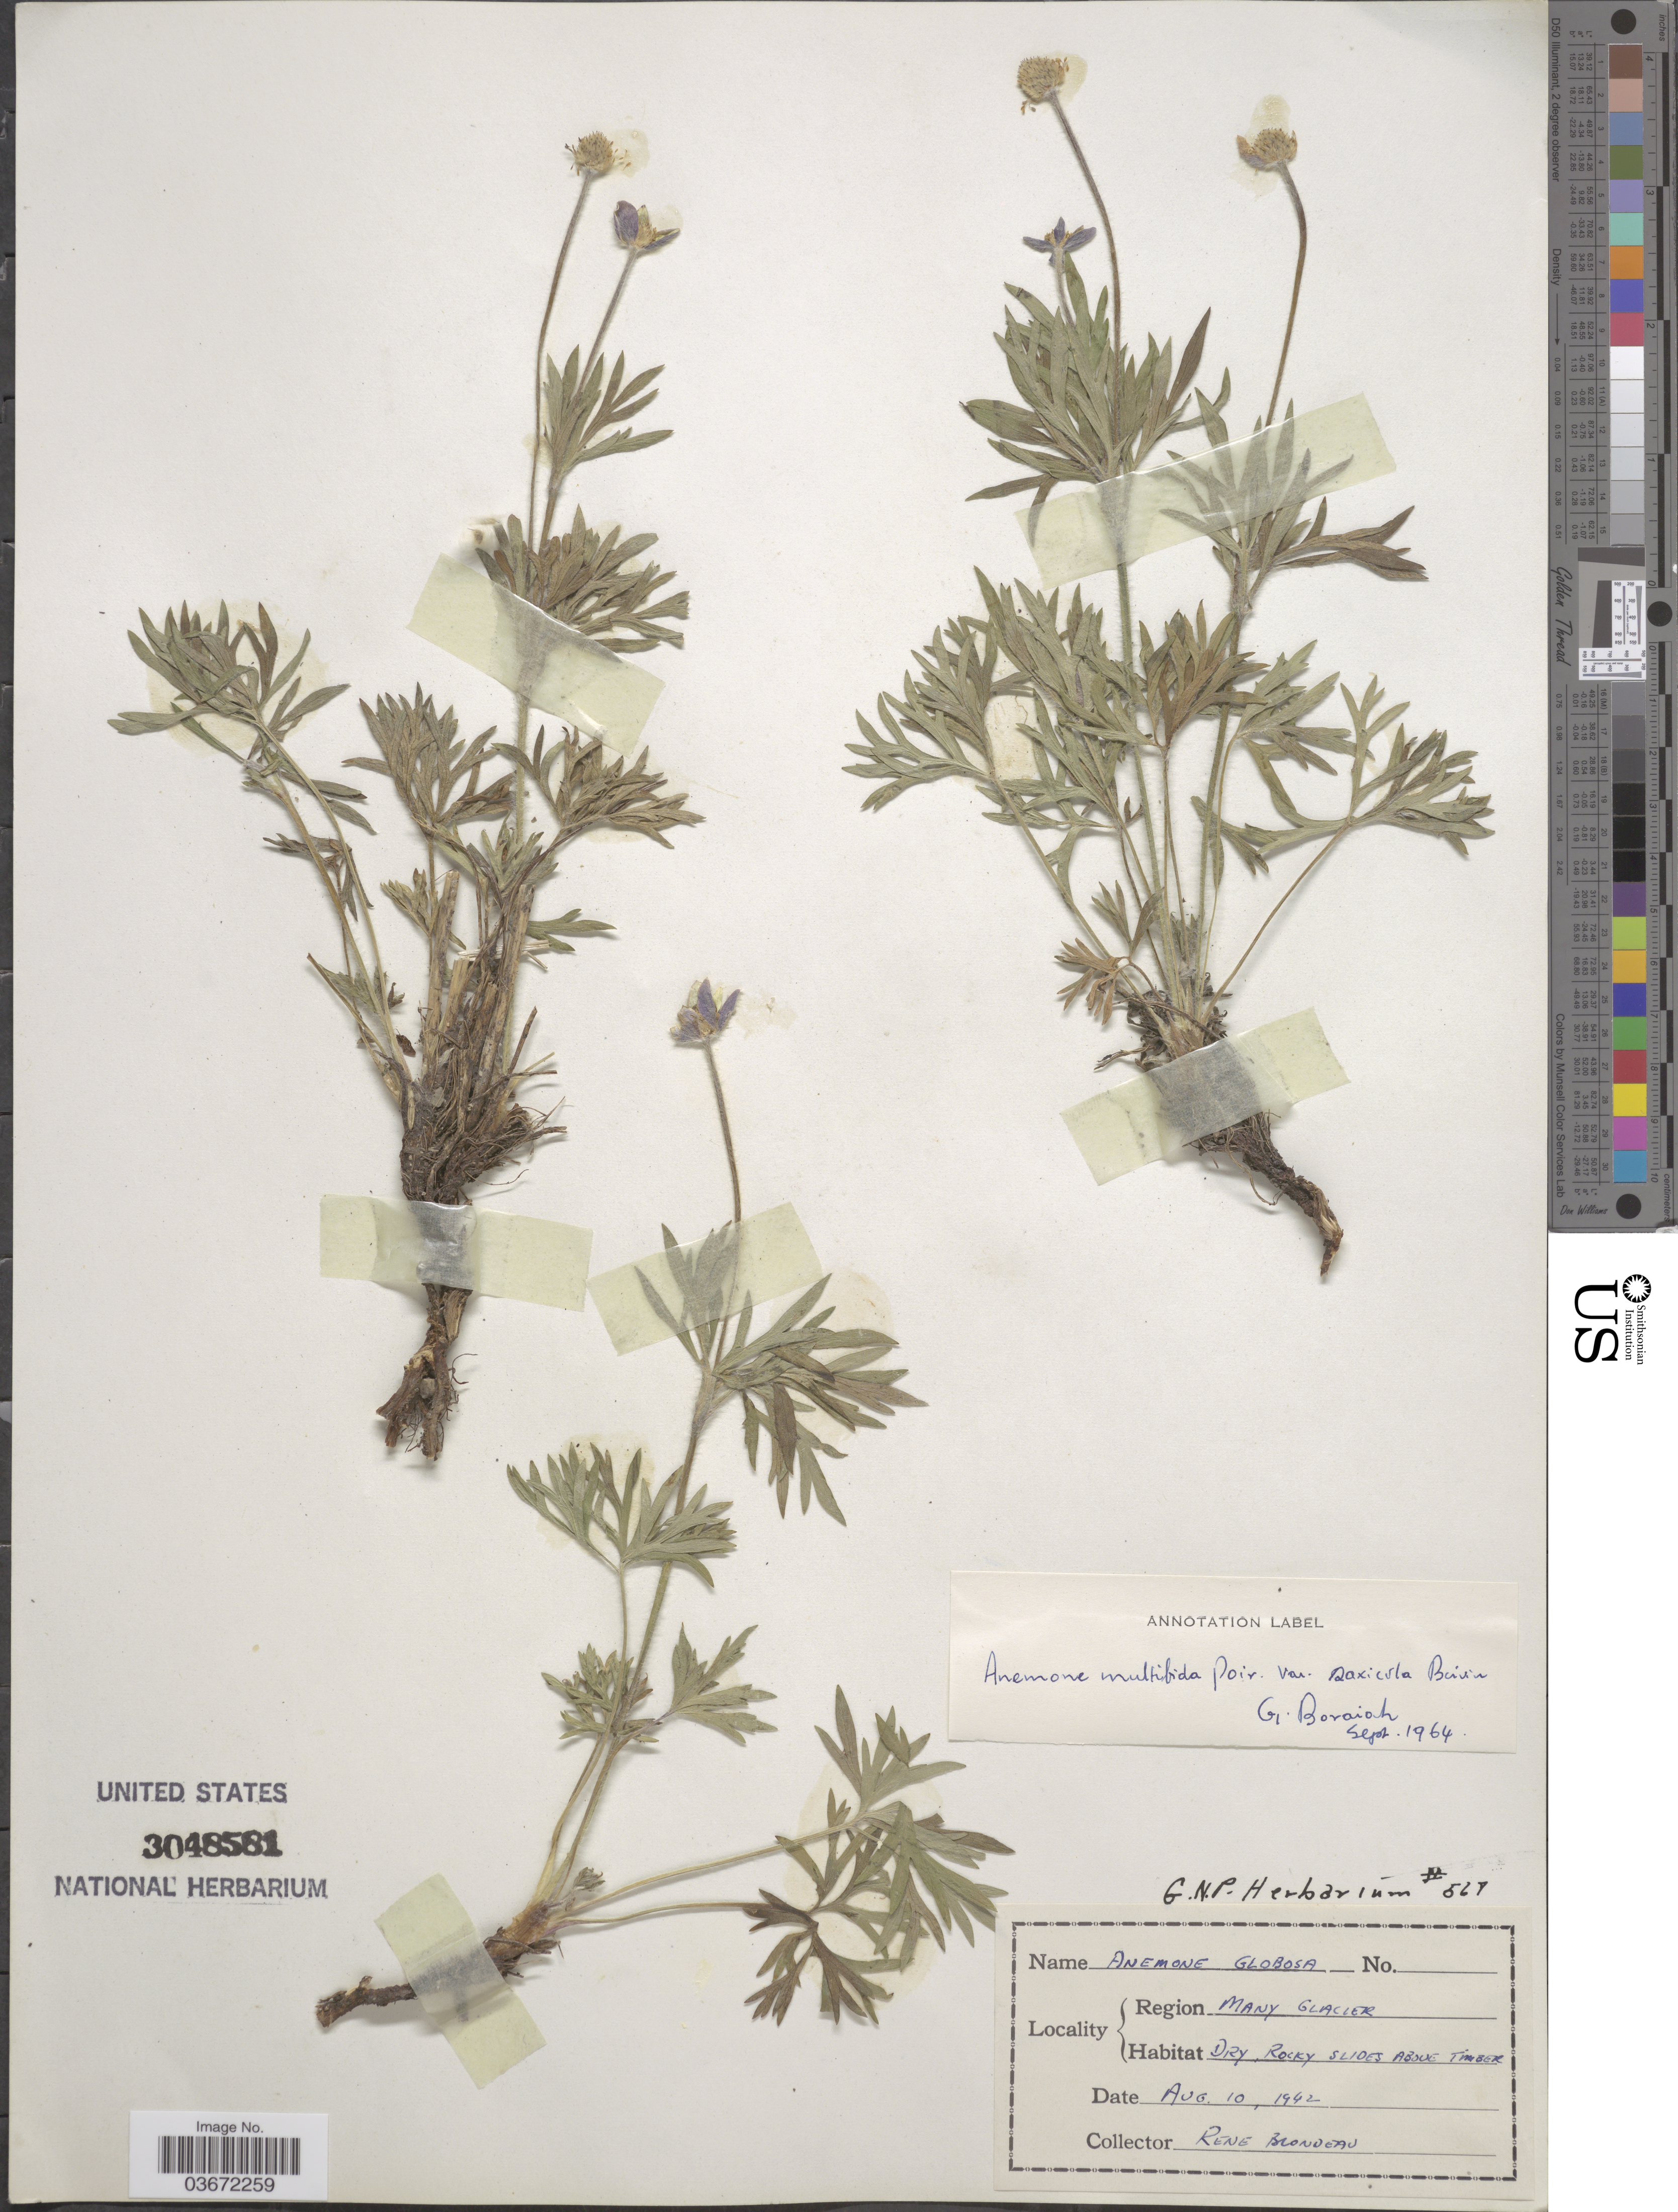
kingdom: Plantae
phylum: Tracheophyta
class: Magnoliopsida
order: Ranunculales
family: Ranunculaceae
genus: Anemone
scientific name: Anemone multifida var. saxicola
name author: B. Boivin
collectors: R. Brondeau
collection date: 1942-08-10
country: United States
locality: Region Many Glacier.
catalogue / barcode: US 3048581